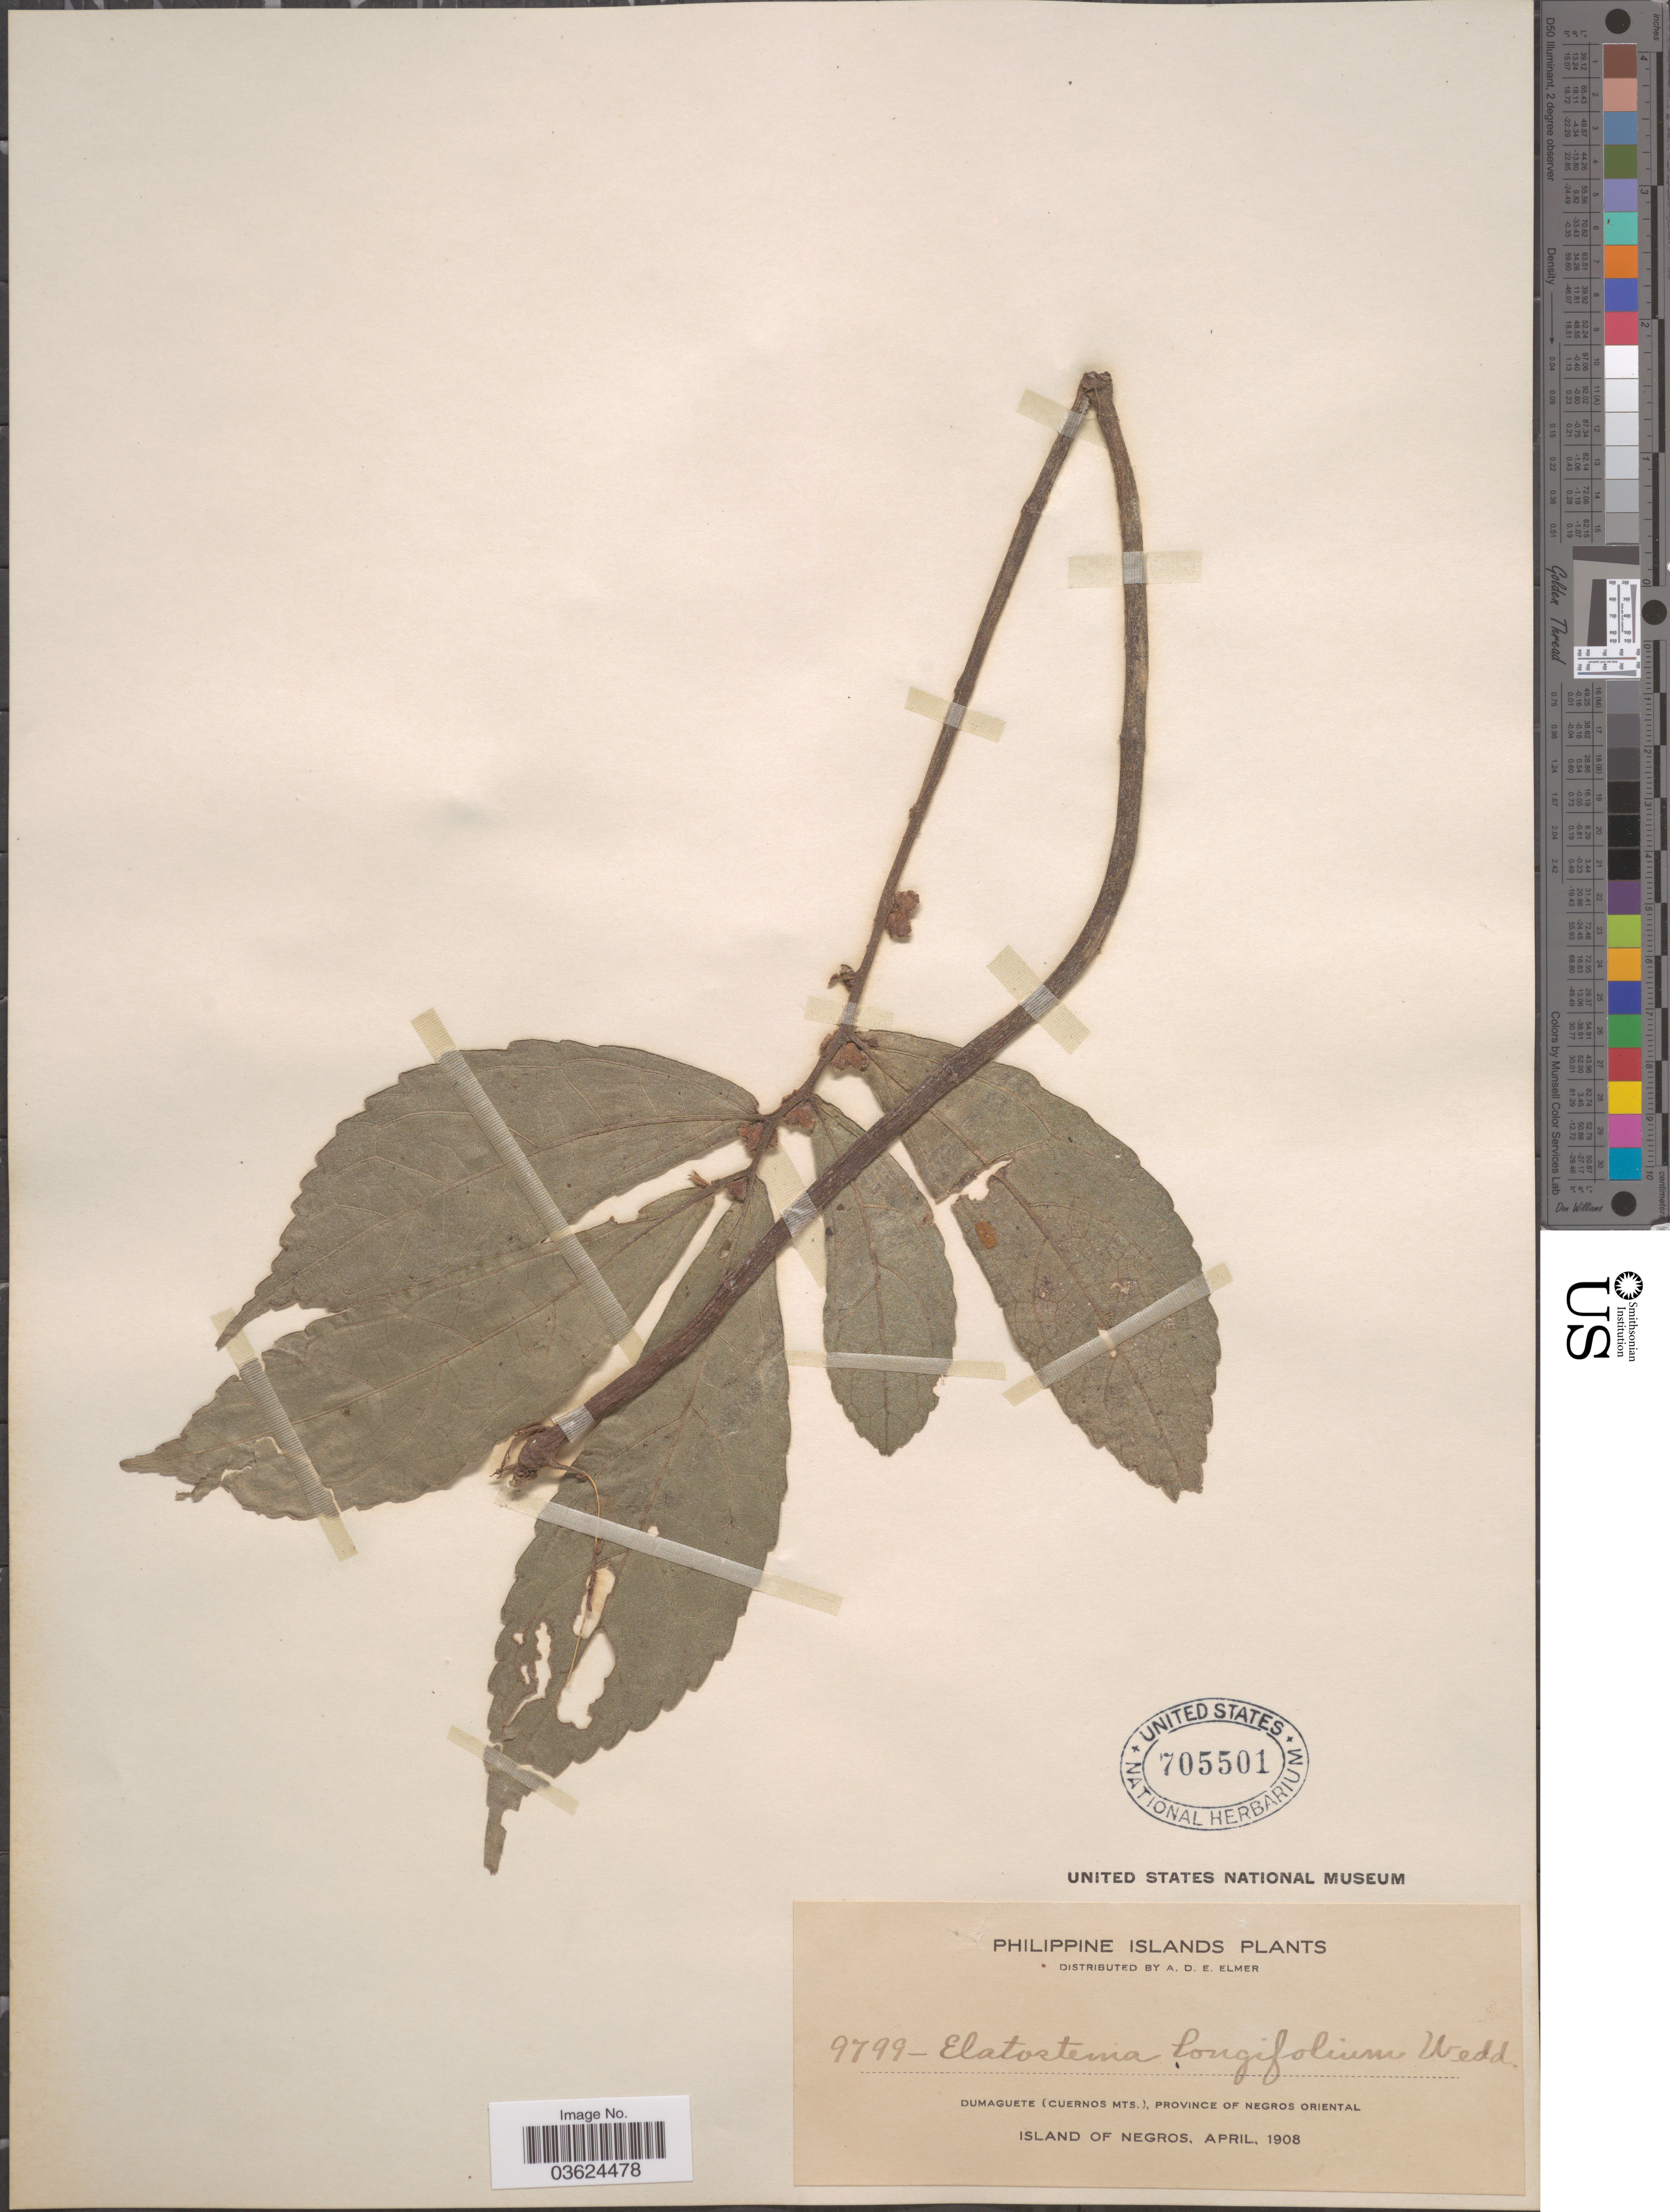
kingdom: Plantae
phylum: Tracheophyta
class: Magnoliopsida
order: Rosales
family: Urticaceae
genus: Elatostema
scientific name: Elatostema longifolium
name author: Wedd.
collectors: A. D. E. Elmer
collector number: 9799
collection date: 1908-04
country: Philippines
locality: Philippine Islands. Dumaguete (Cuernos Mts.), Province of Negros Oriental, Island of Negros.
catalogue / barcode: US 705501